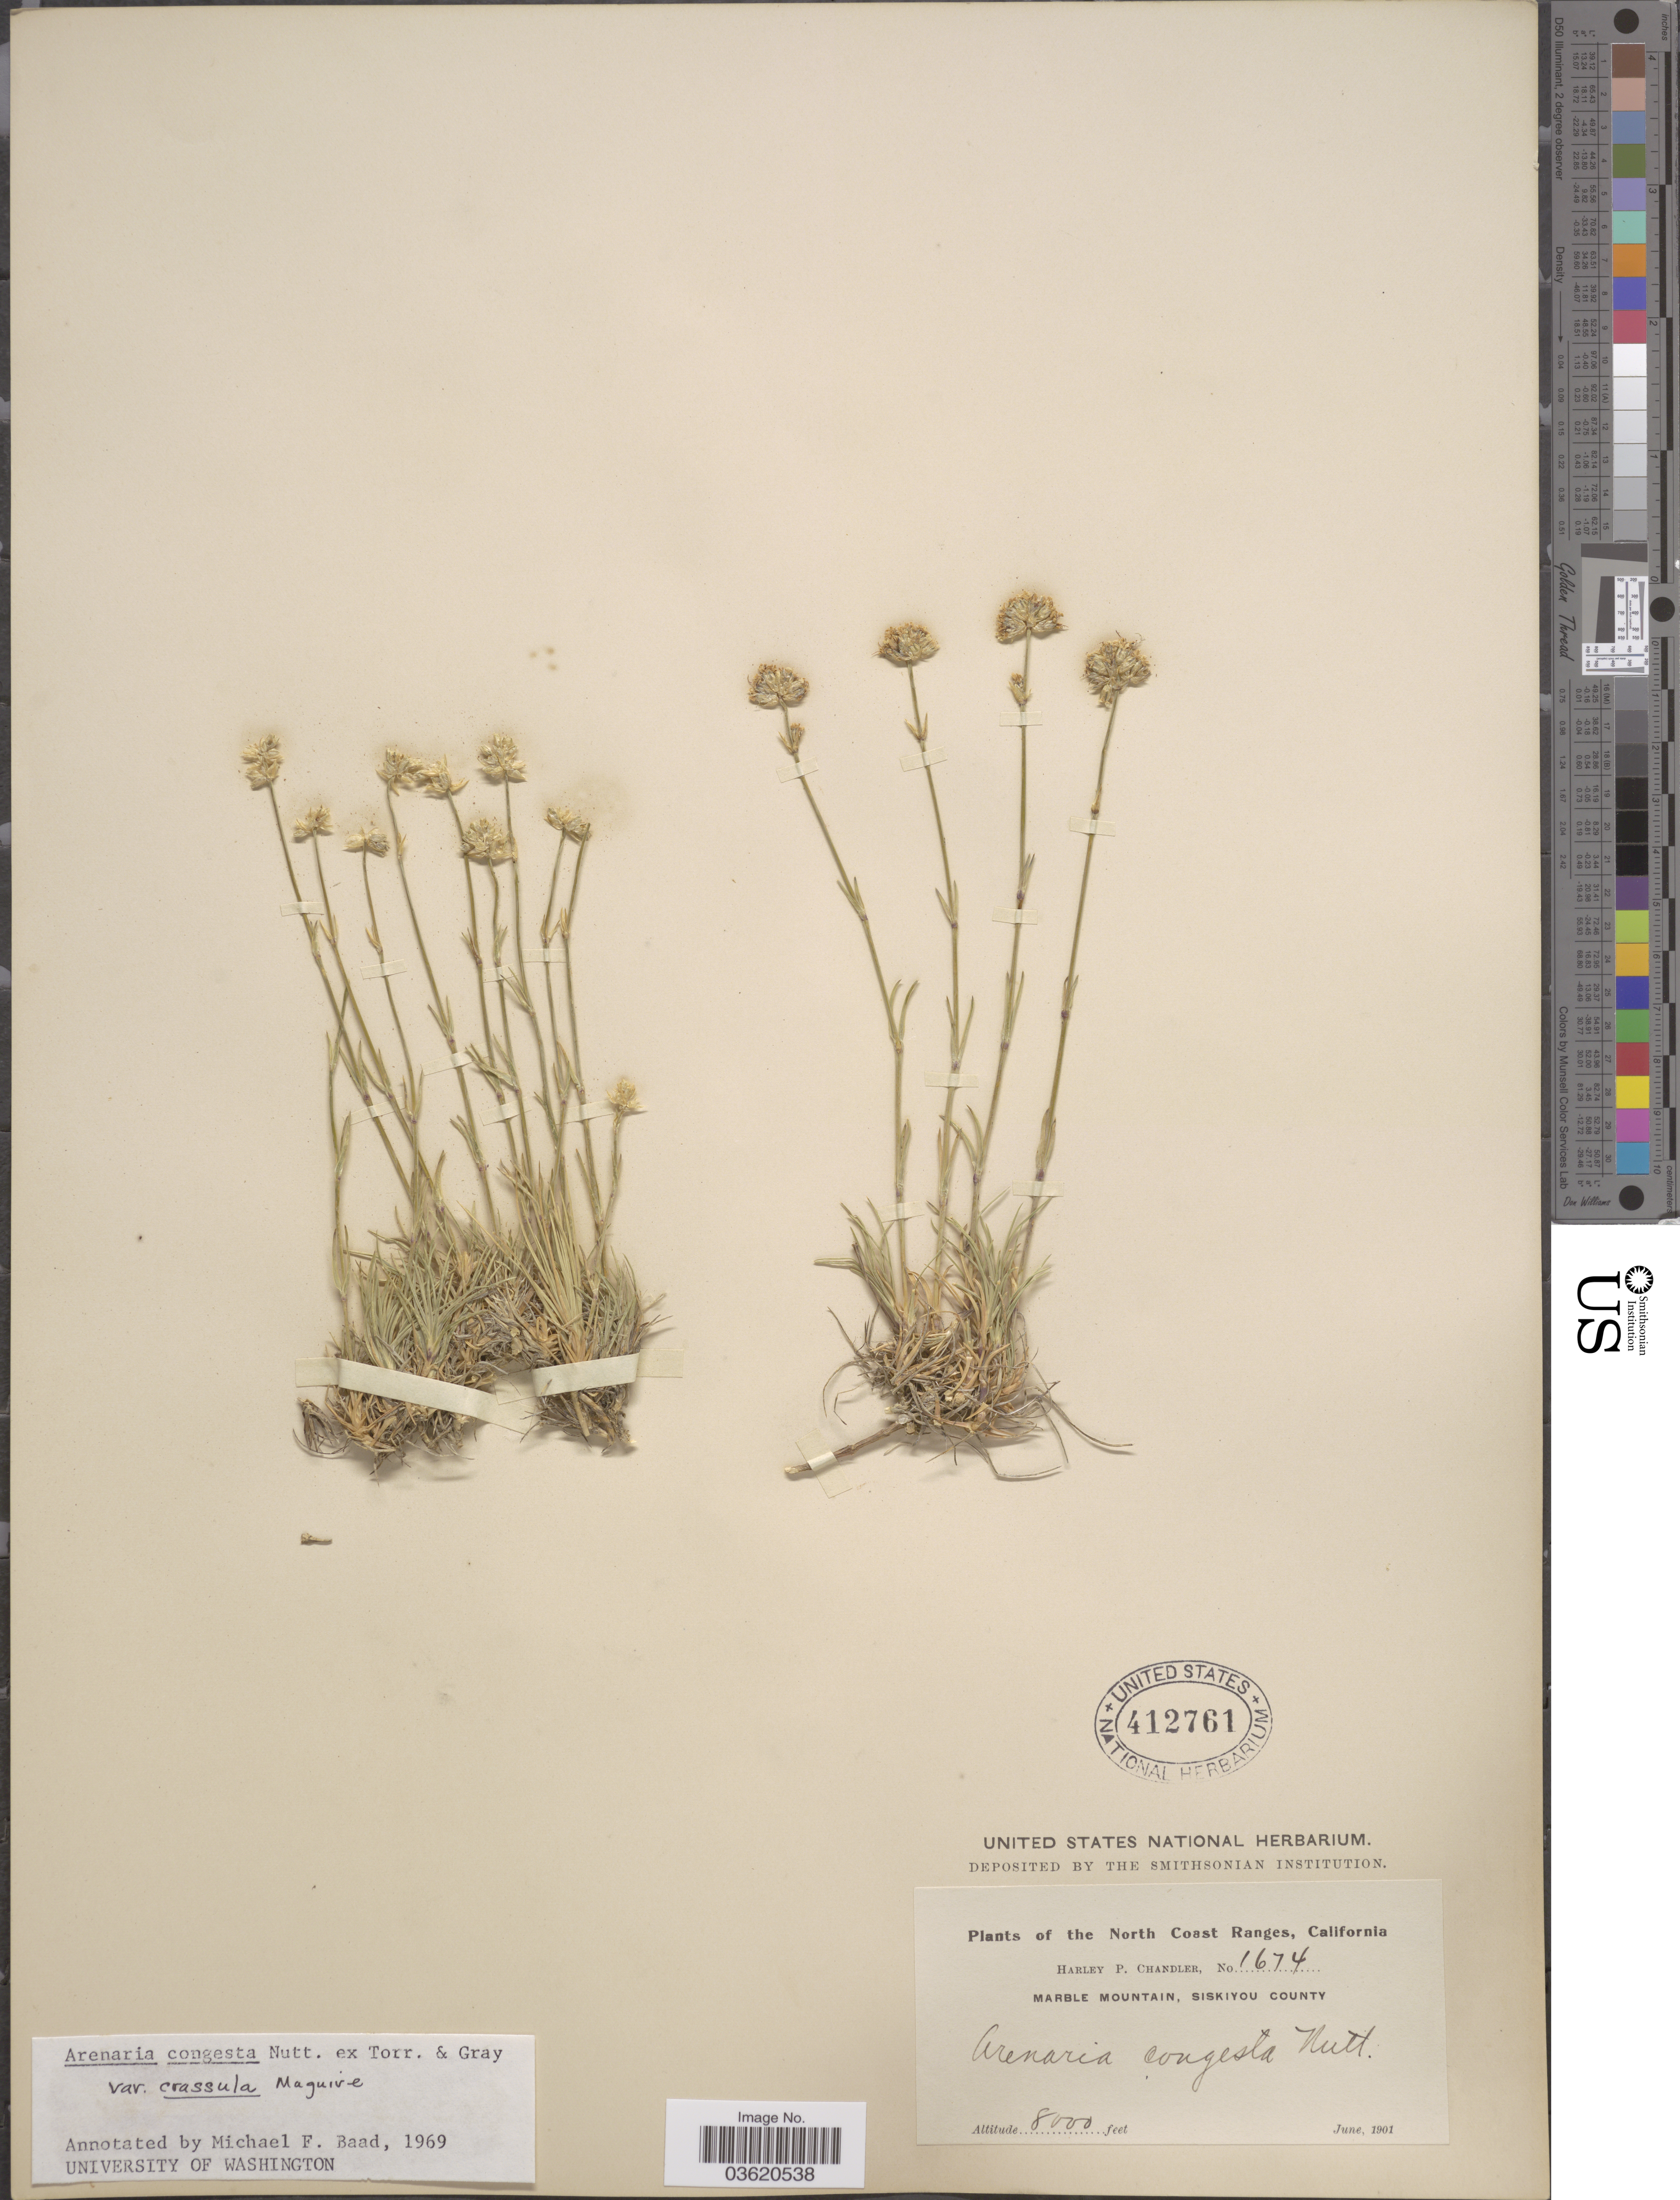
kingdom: Plantae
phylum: Tracheophyta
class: Magnoliopsida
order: Caryophyllales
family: Caryophyllaceae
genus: Eremogone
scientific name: Eremogone congesta var. crassula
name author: (Maguire) R.L. Hartm. & Rabeler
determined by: U.S. National Herbarium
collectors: H. Chandler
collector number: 1674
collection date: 1901-06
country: United States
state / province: California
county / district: Siskiyou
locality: The North Coast Ranges. Marble Mountain, Siskiyou County.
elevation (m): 2438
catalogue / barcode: US 412761